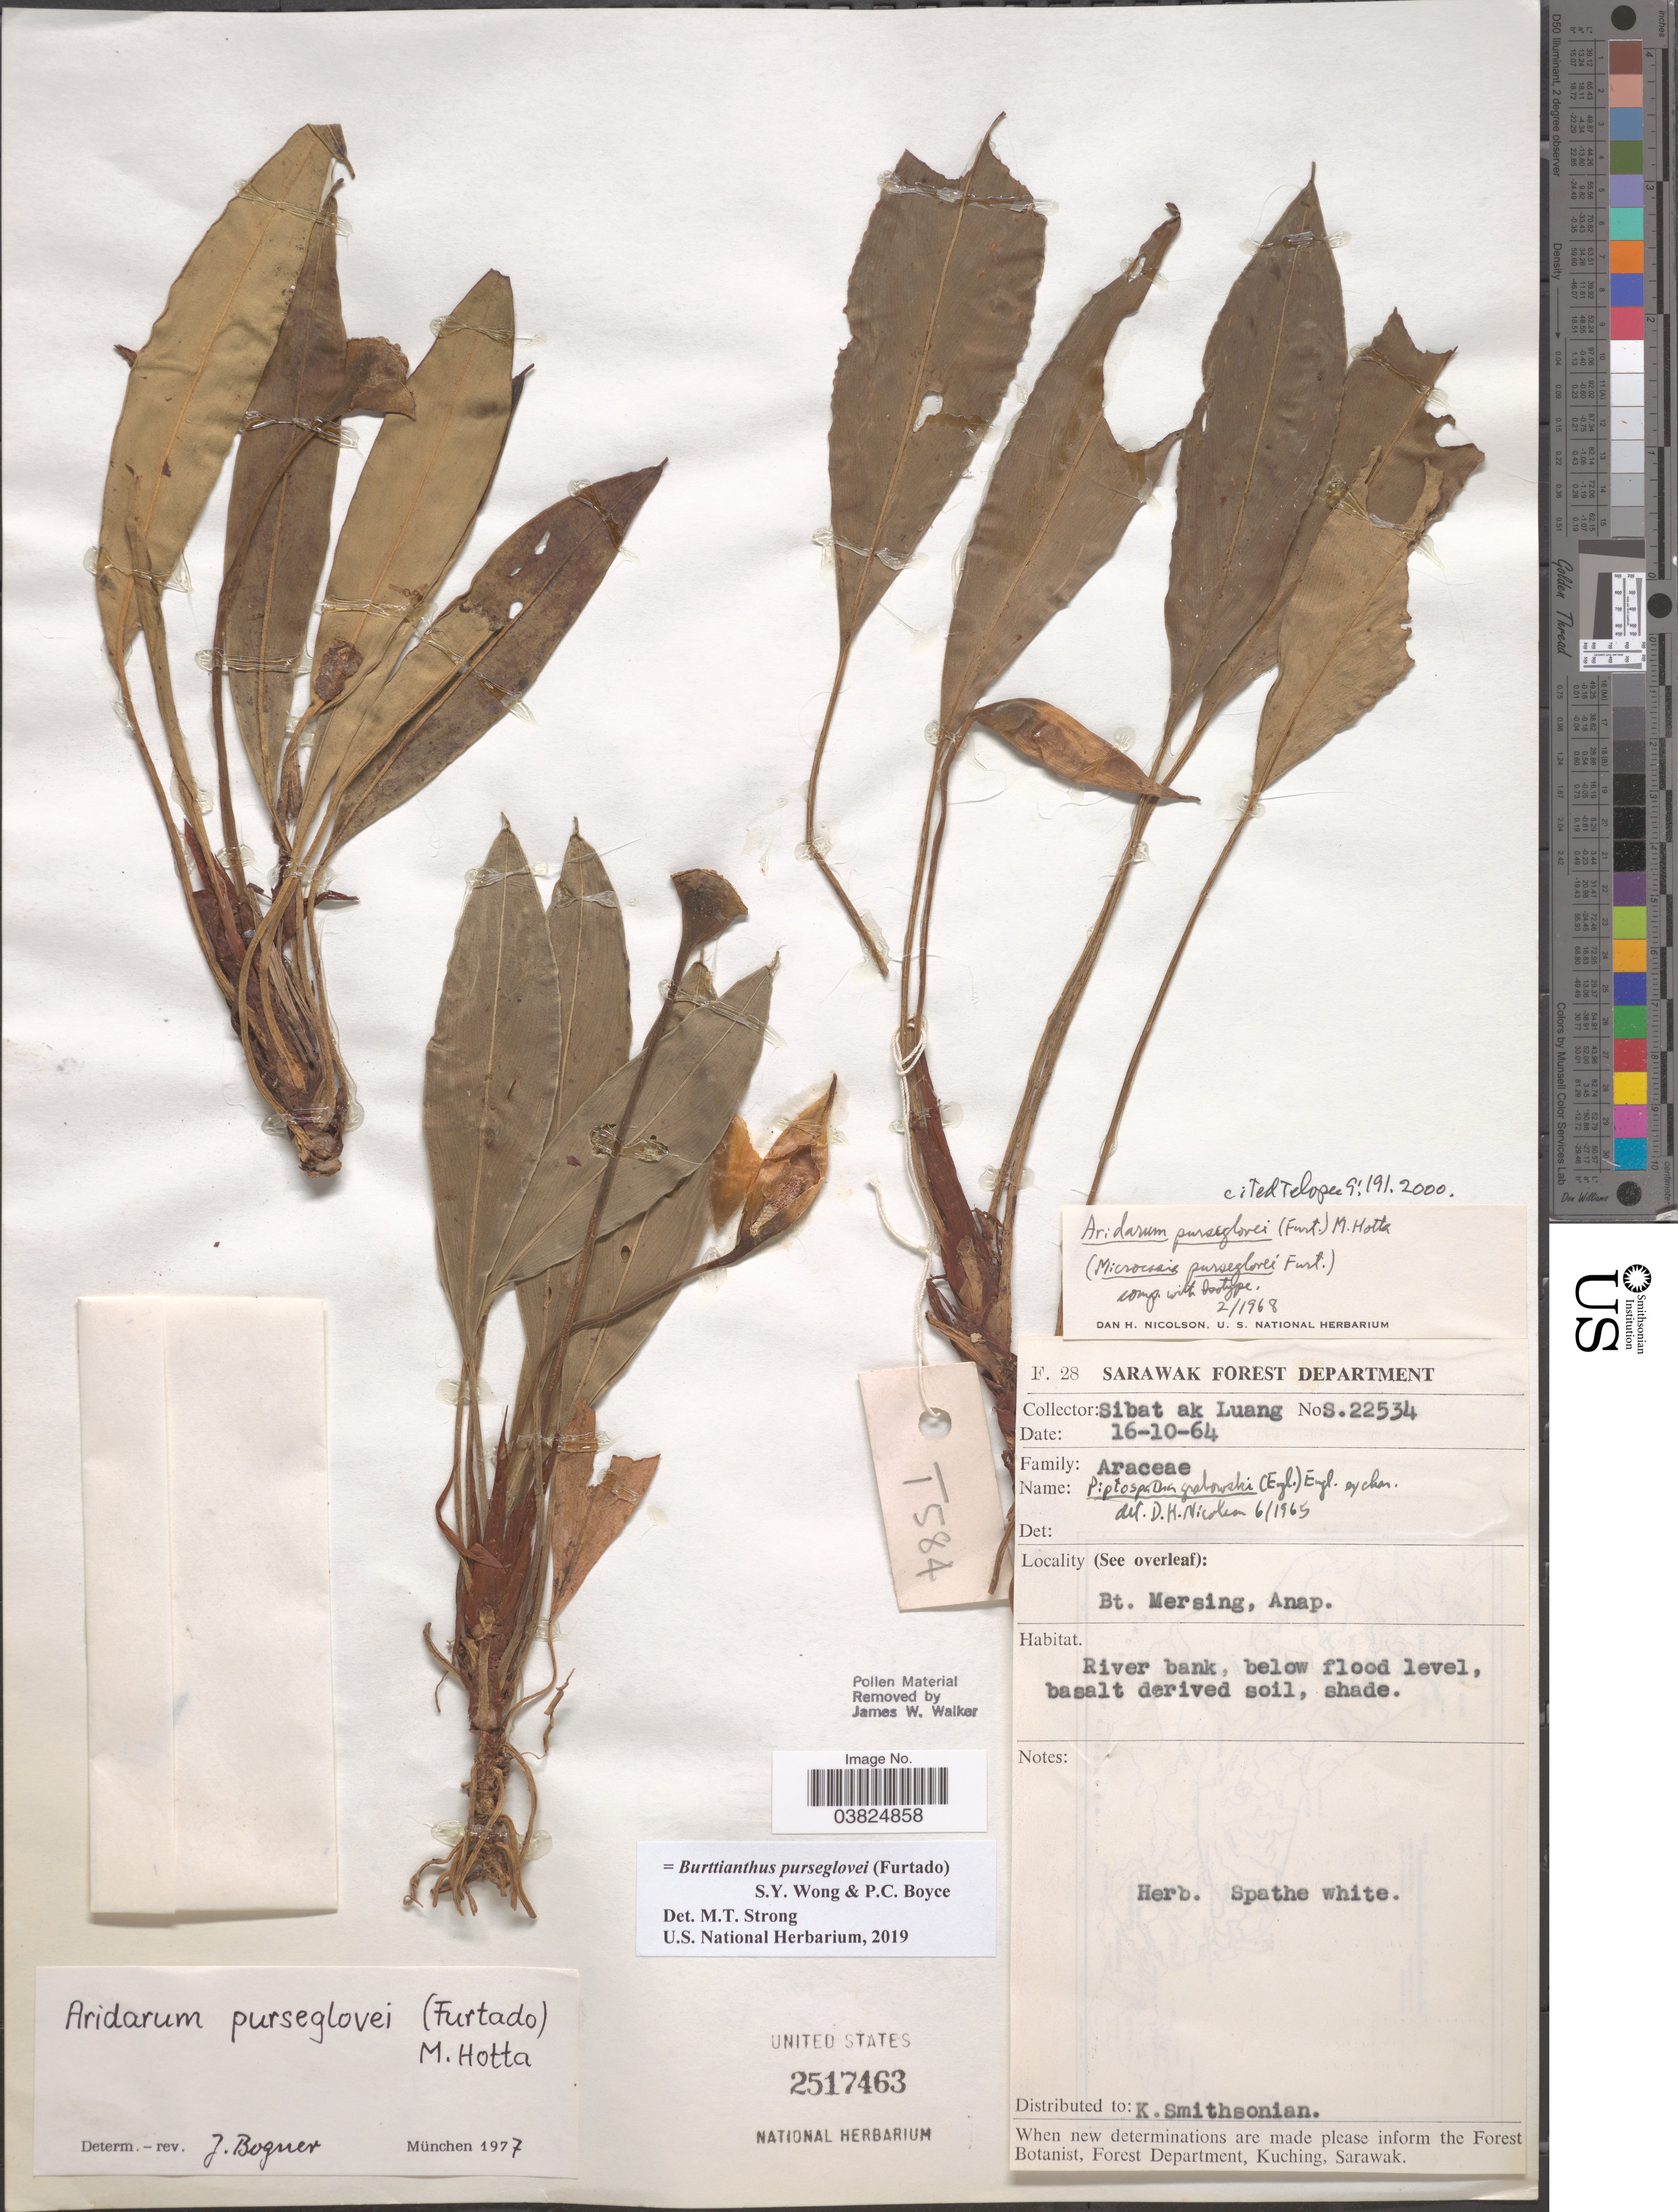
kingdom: Plantae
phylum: Tracheophyta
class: Liliopsida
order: Alismatales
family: Araceae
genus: Burttianthus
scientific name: Burttianthus purseglovei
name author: (Furtado) S.Y. Wong & P.C. Boyce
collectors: S. Luang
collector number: S22534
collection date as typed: Transcribed d/m/y: 16/10/64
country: Malaysia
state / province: Sarawak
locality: Bt. Mersing, Anap.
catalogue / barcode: US 2517463